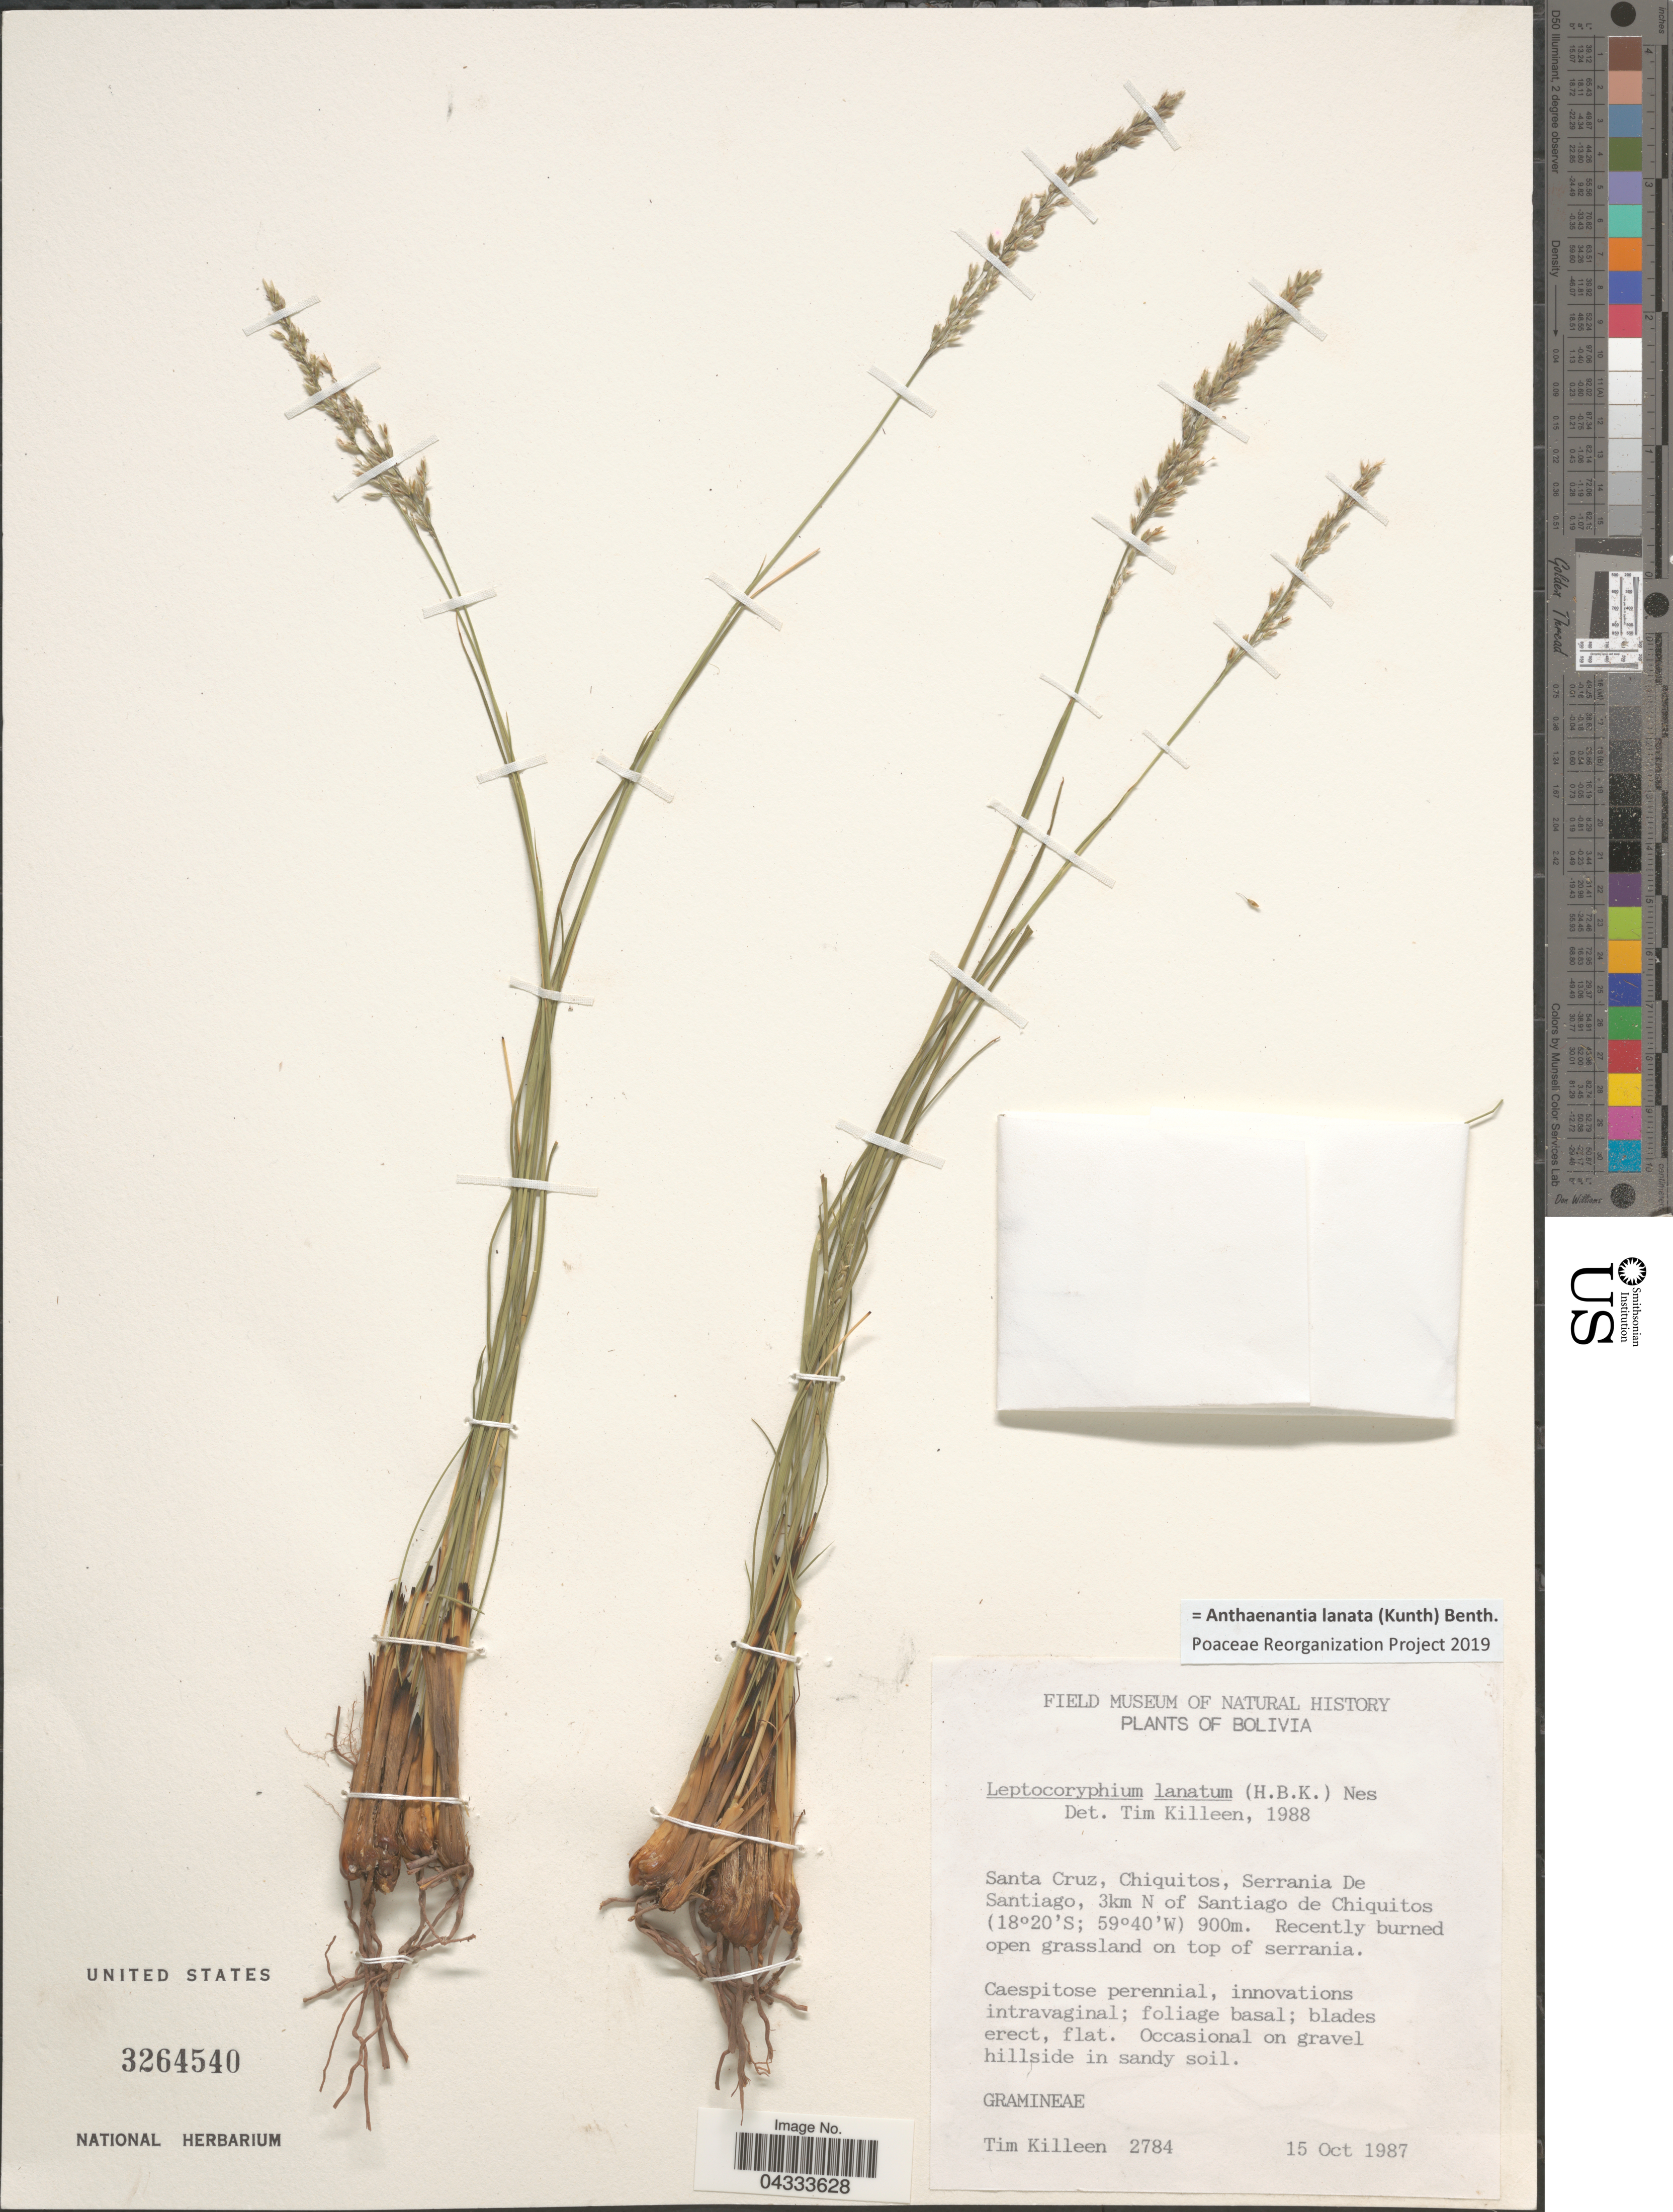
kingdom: Plantae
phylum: Tracheophyta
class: Liliopsida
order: Poales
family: Poaceae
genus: Anthaenantia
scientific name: Anthaenantia lanata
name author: (Kunth) Benth.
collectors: T. J. Killeen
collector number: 2784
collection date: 1987-10-15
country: Bolivia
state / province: Santa Cruz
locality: Chiquitos, Serrania De Santiago, 3km N of Santiago de Chiquitos.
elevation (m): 900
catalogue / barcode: US 3264540